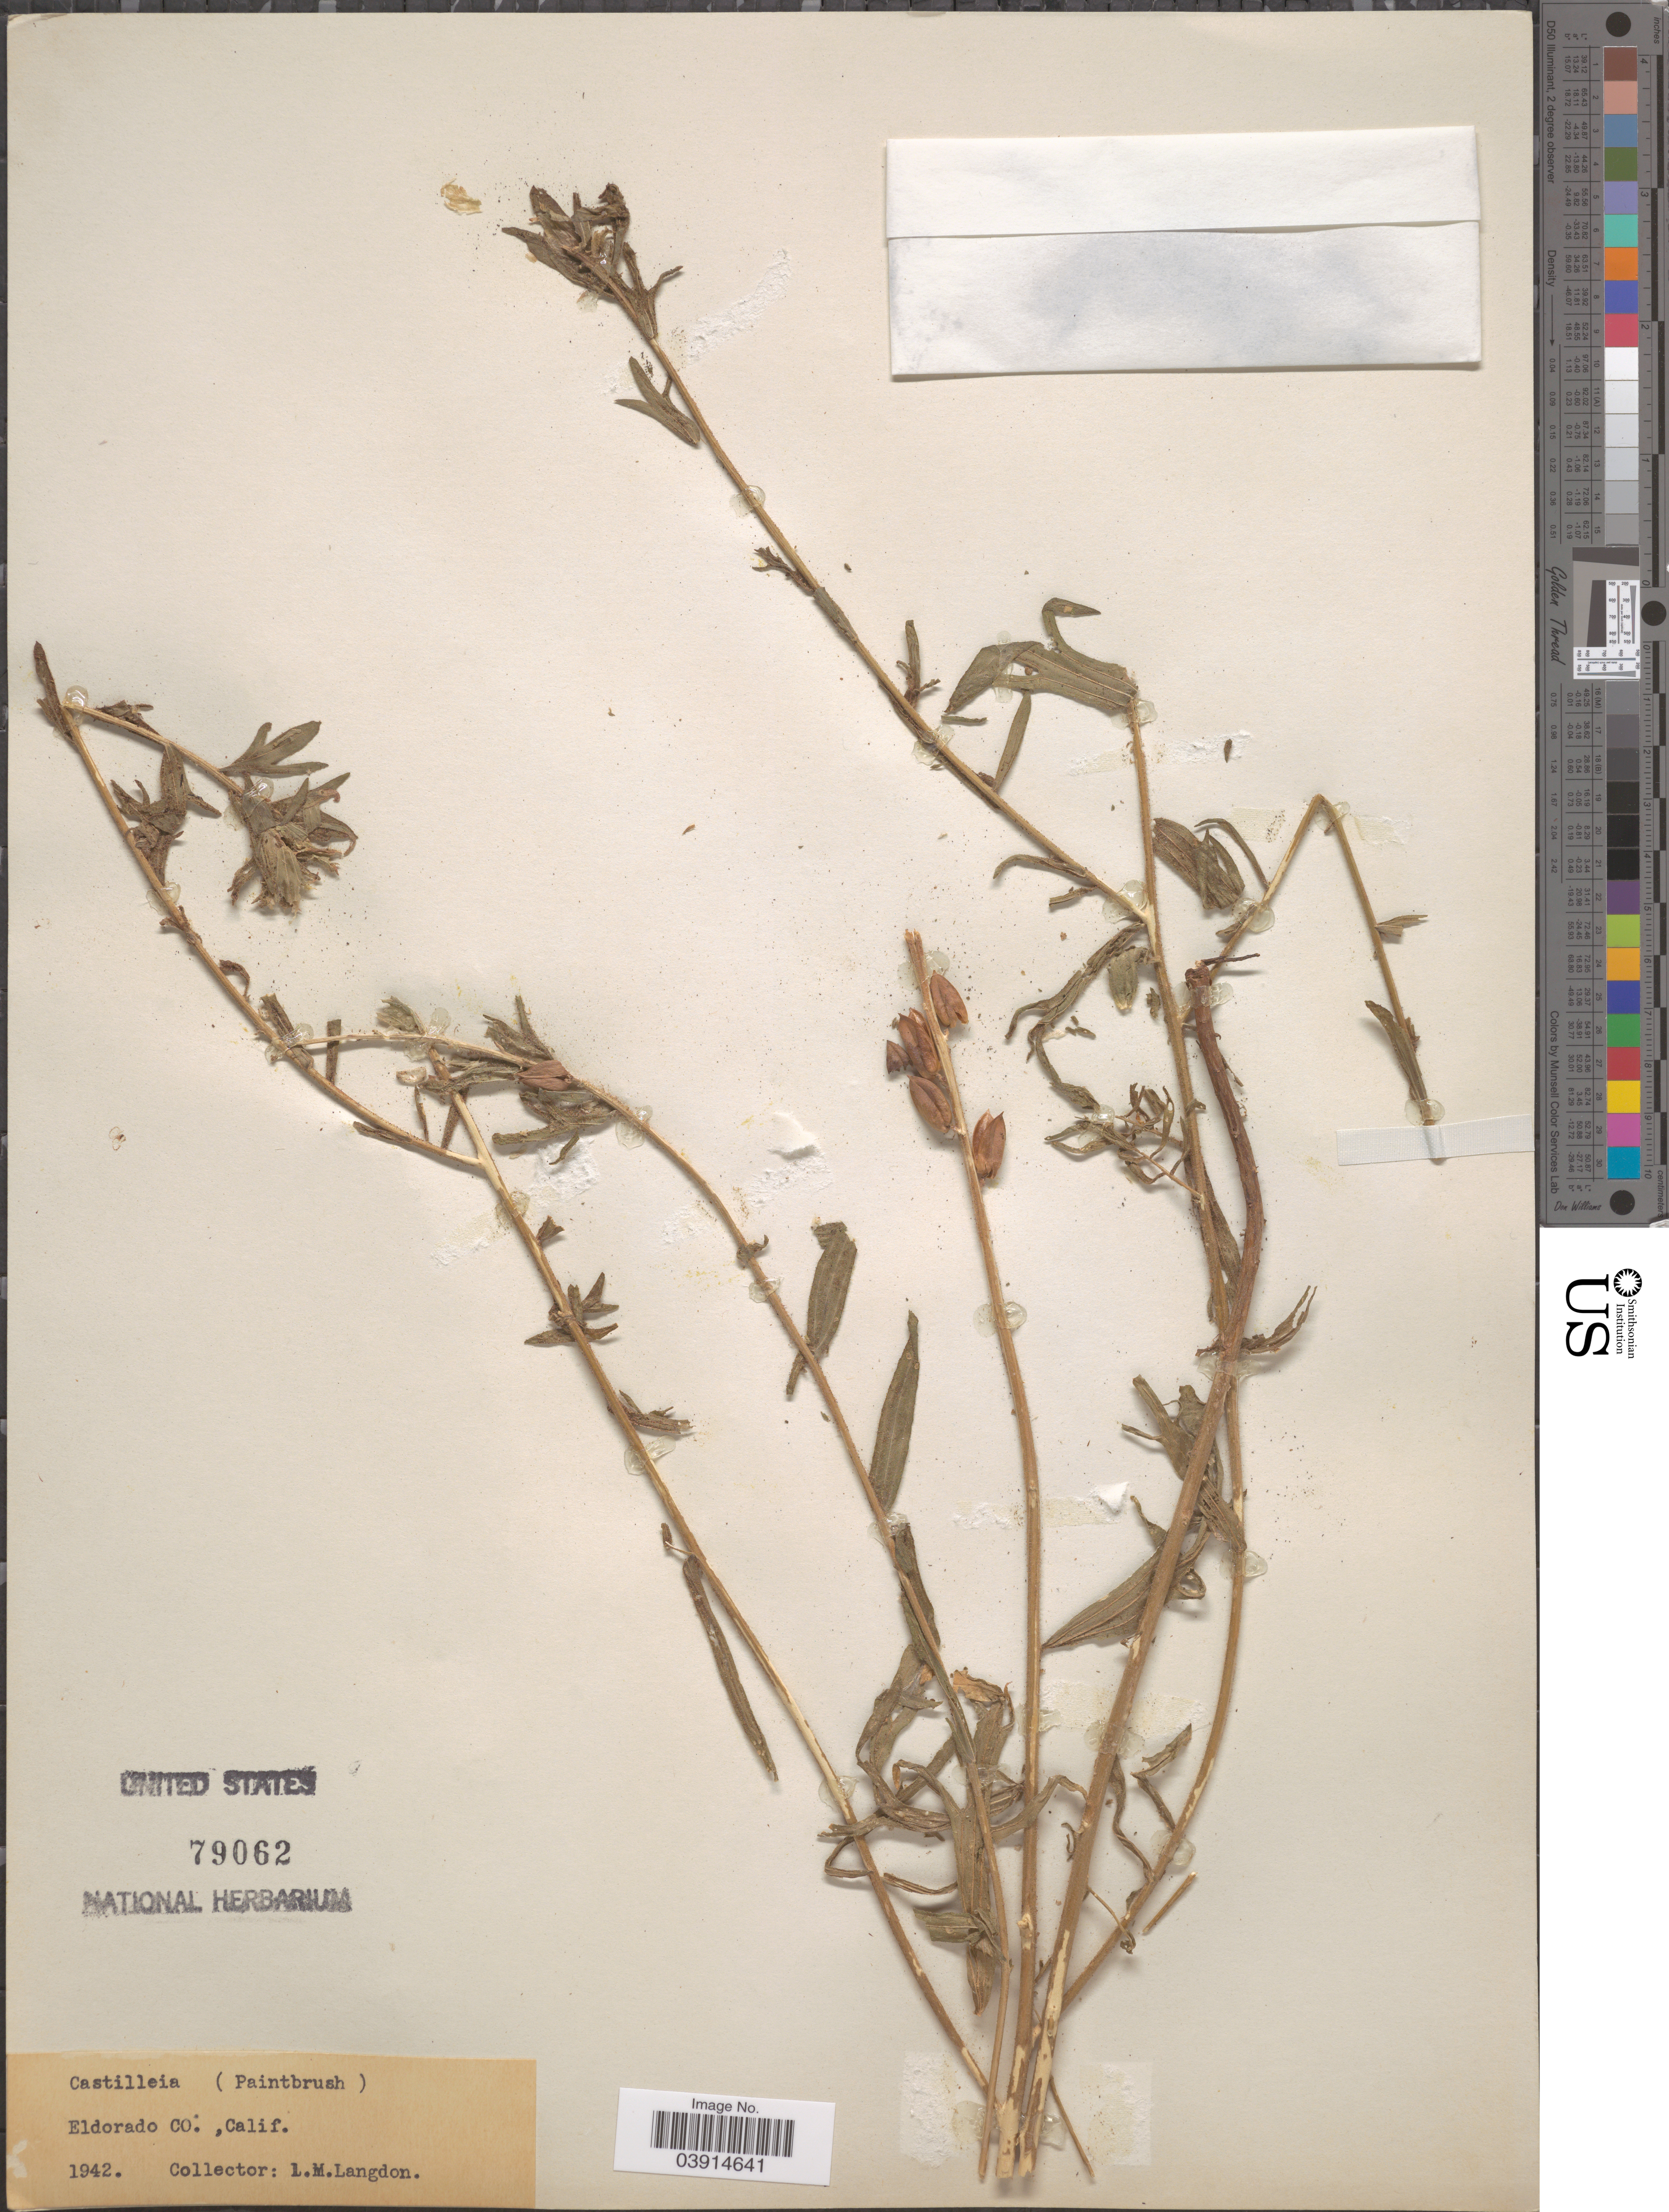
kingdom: Plantae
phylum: Tracheophyta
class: Magnoliopsida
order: Lamiales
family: Orobanchaceae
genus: Castilleja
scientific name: Castilleja sp.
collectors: L. Langdon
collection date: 1942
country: United States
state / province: California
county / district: El Dorado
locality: Eldorado Co.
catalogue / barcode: US 79062